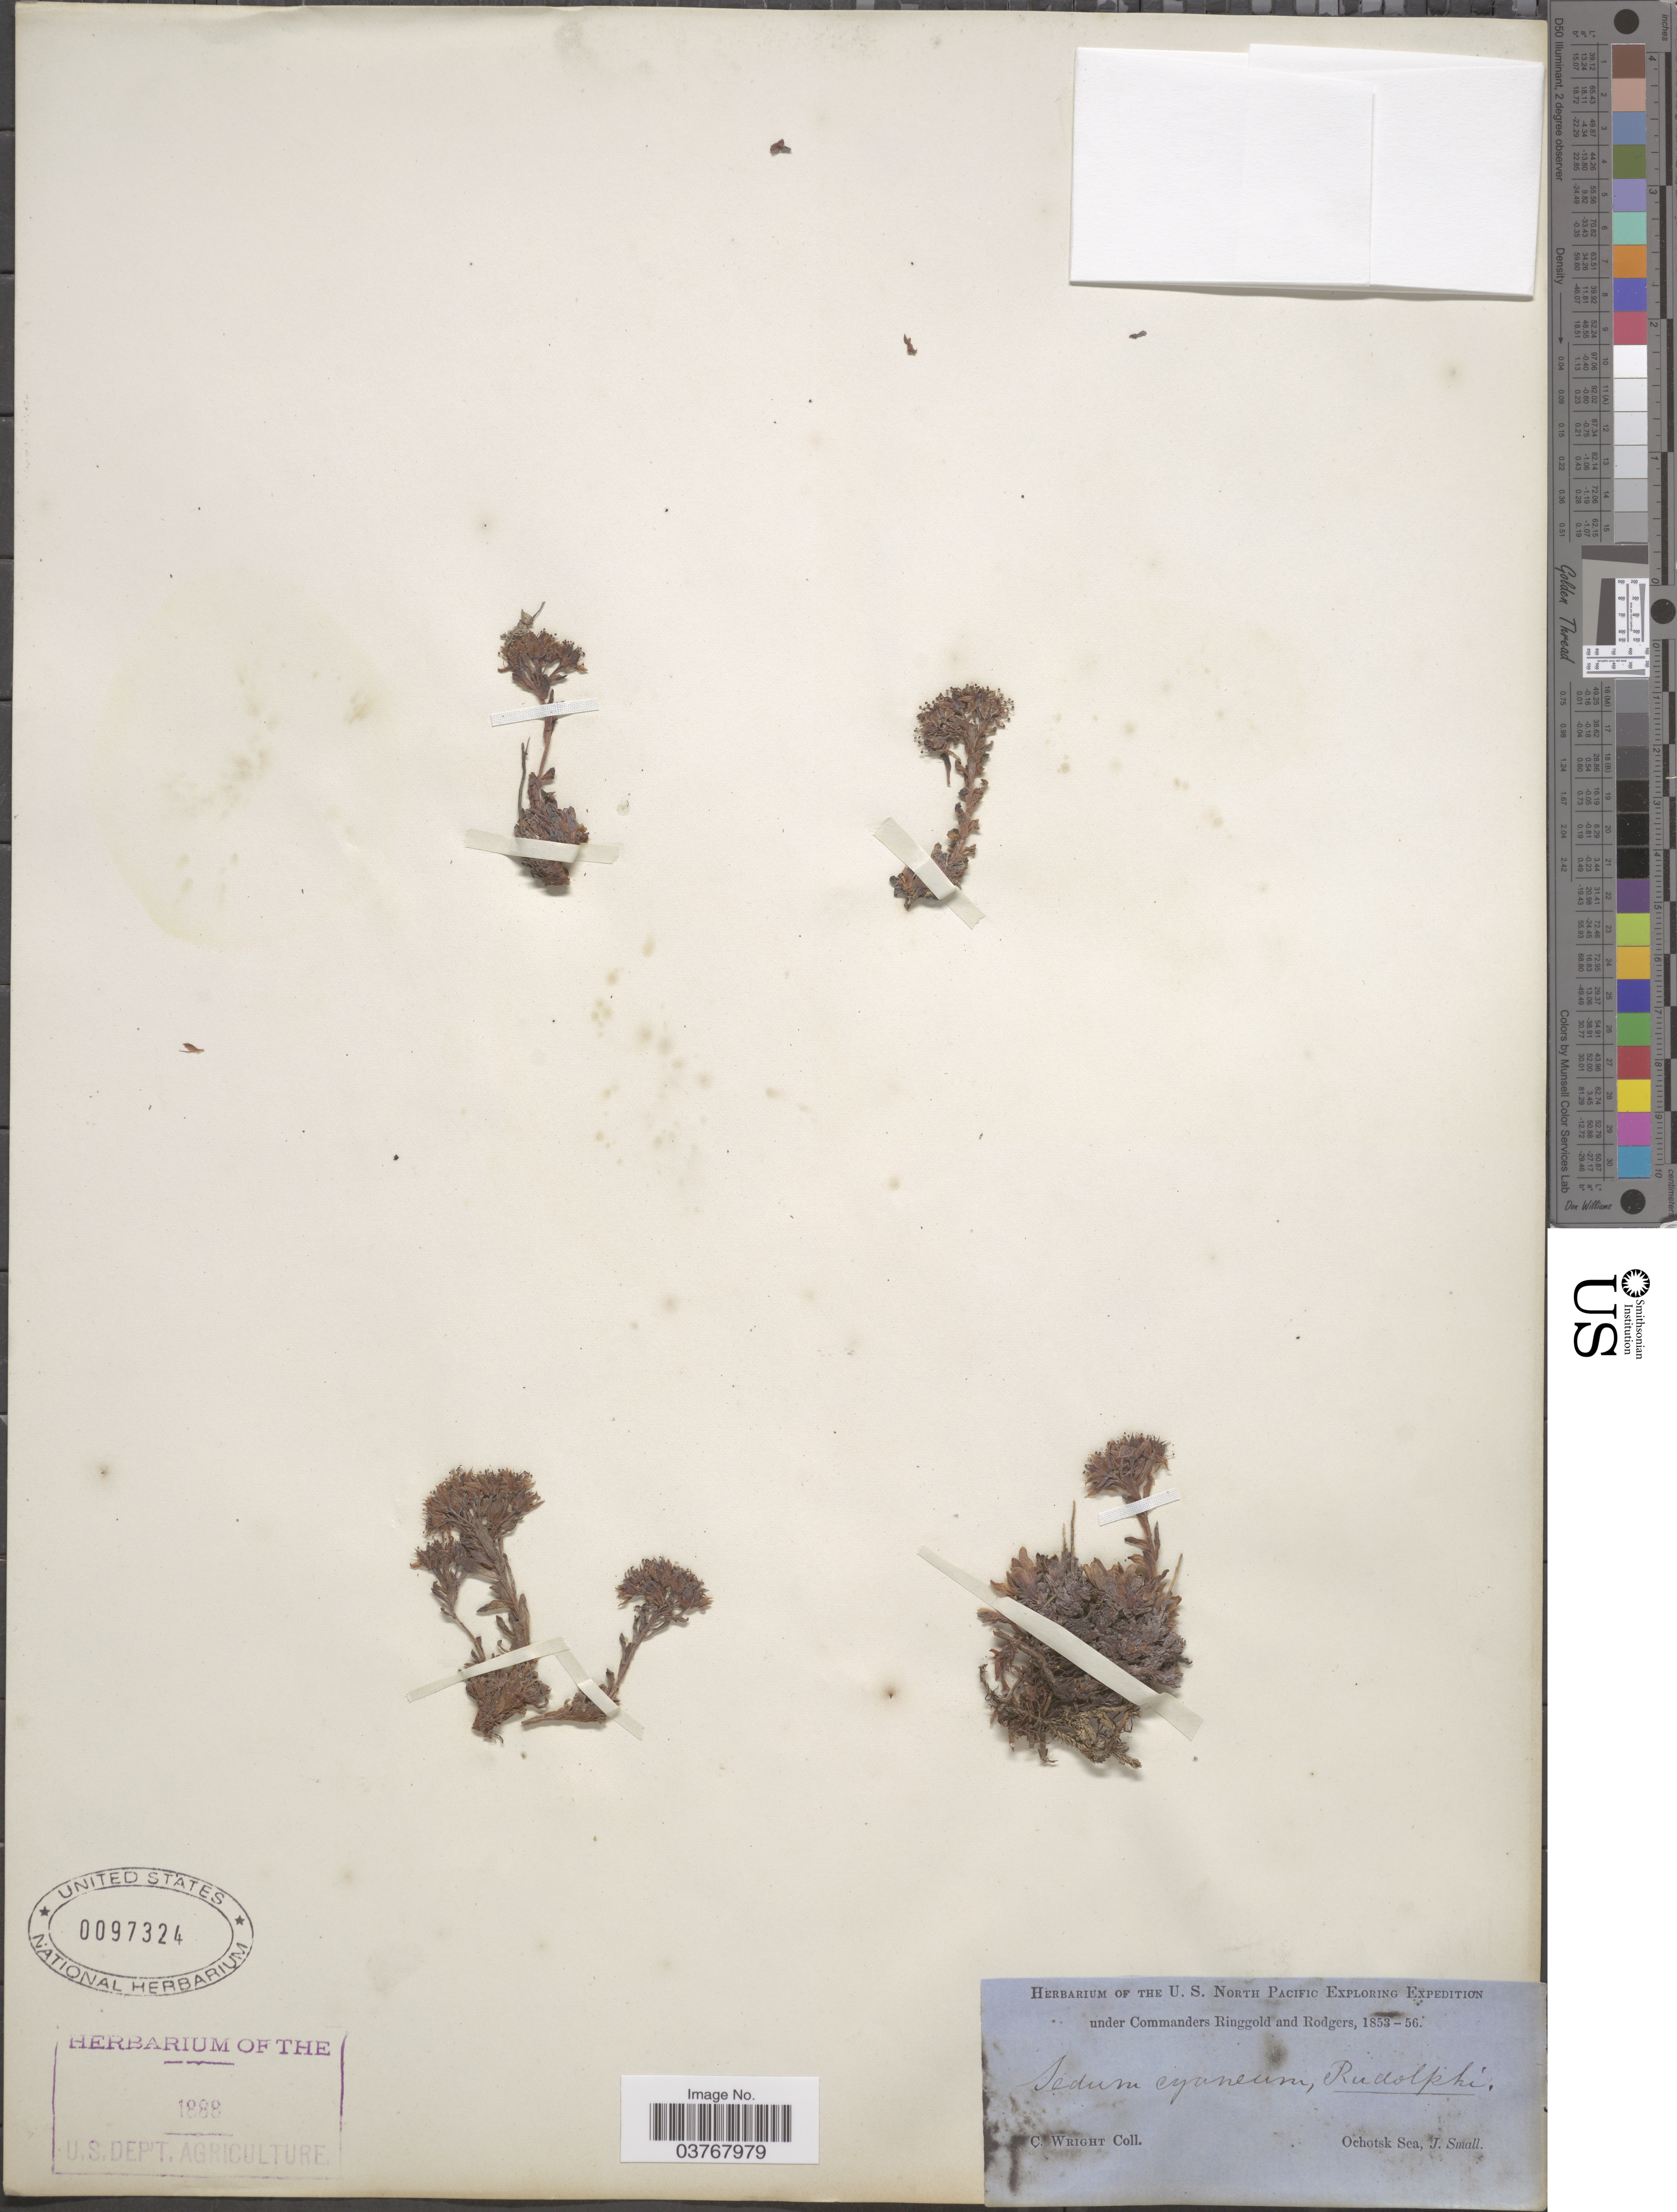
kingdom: Plantae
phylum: Tracheophyta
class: Magnoliopsida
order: Saxifragales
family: Crassulaceae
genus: Hylotelephium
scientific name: Hylotelephium cyaneum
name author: (Rudolph) H. Ohba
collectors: C. Wright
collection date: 1853/1856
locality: Ochotsk Sea.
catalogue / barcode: US 97324